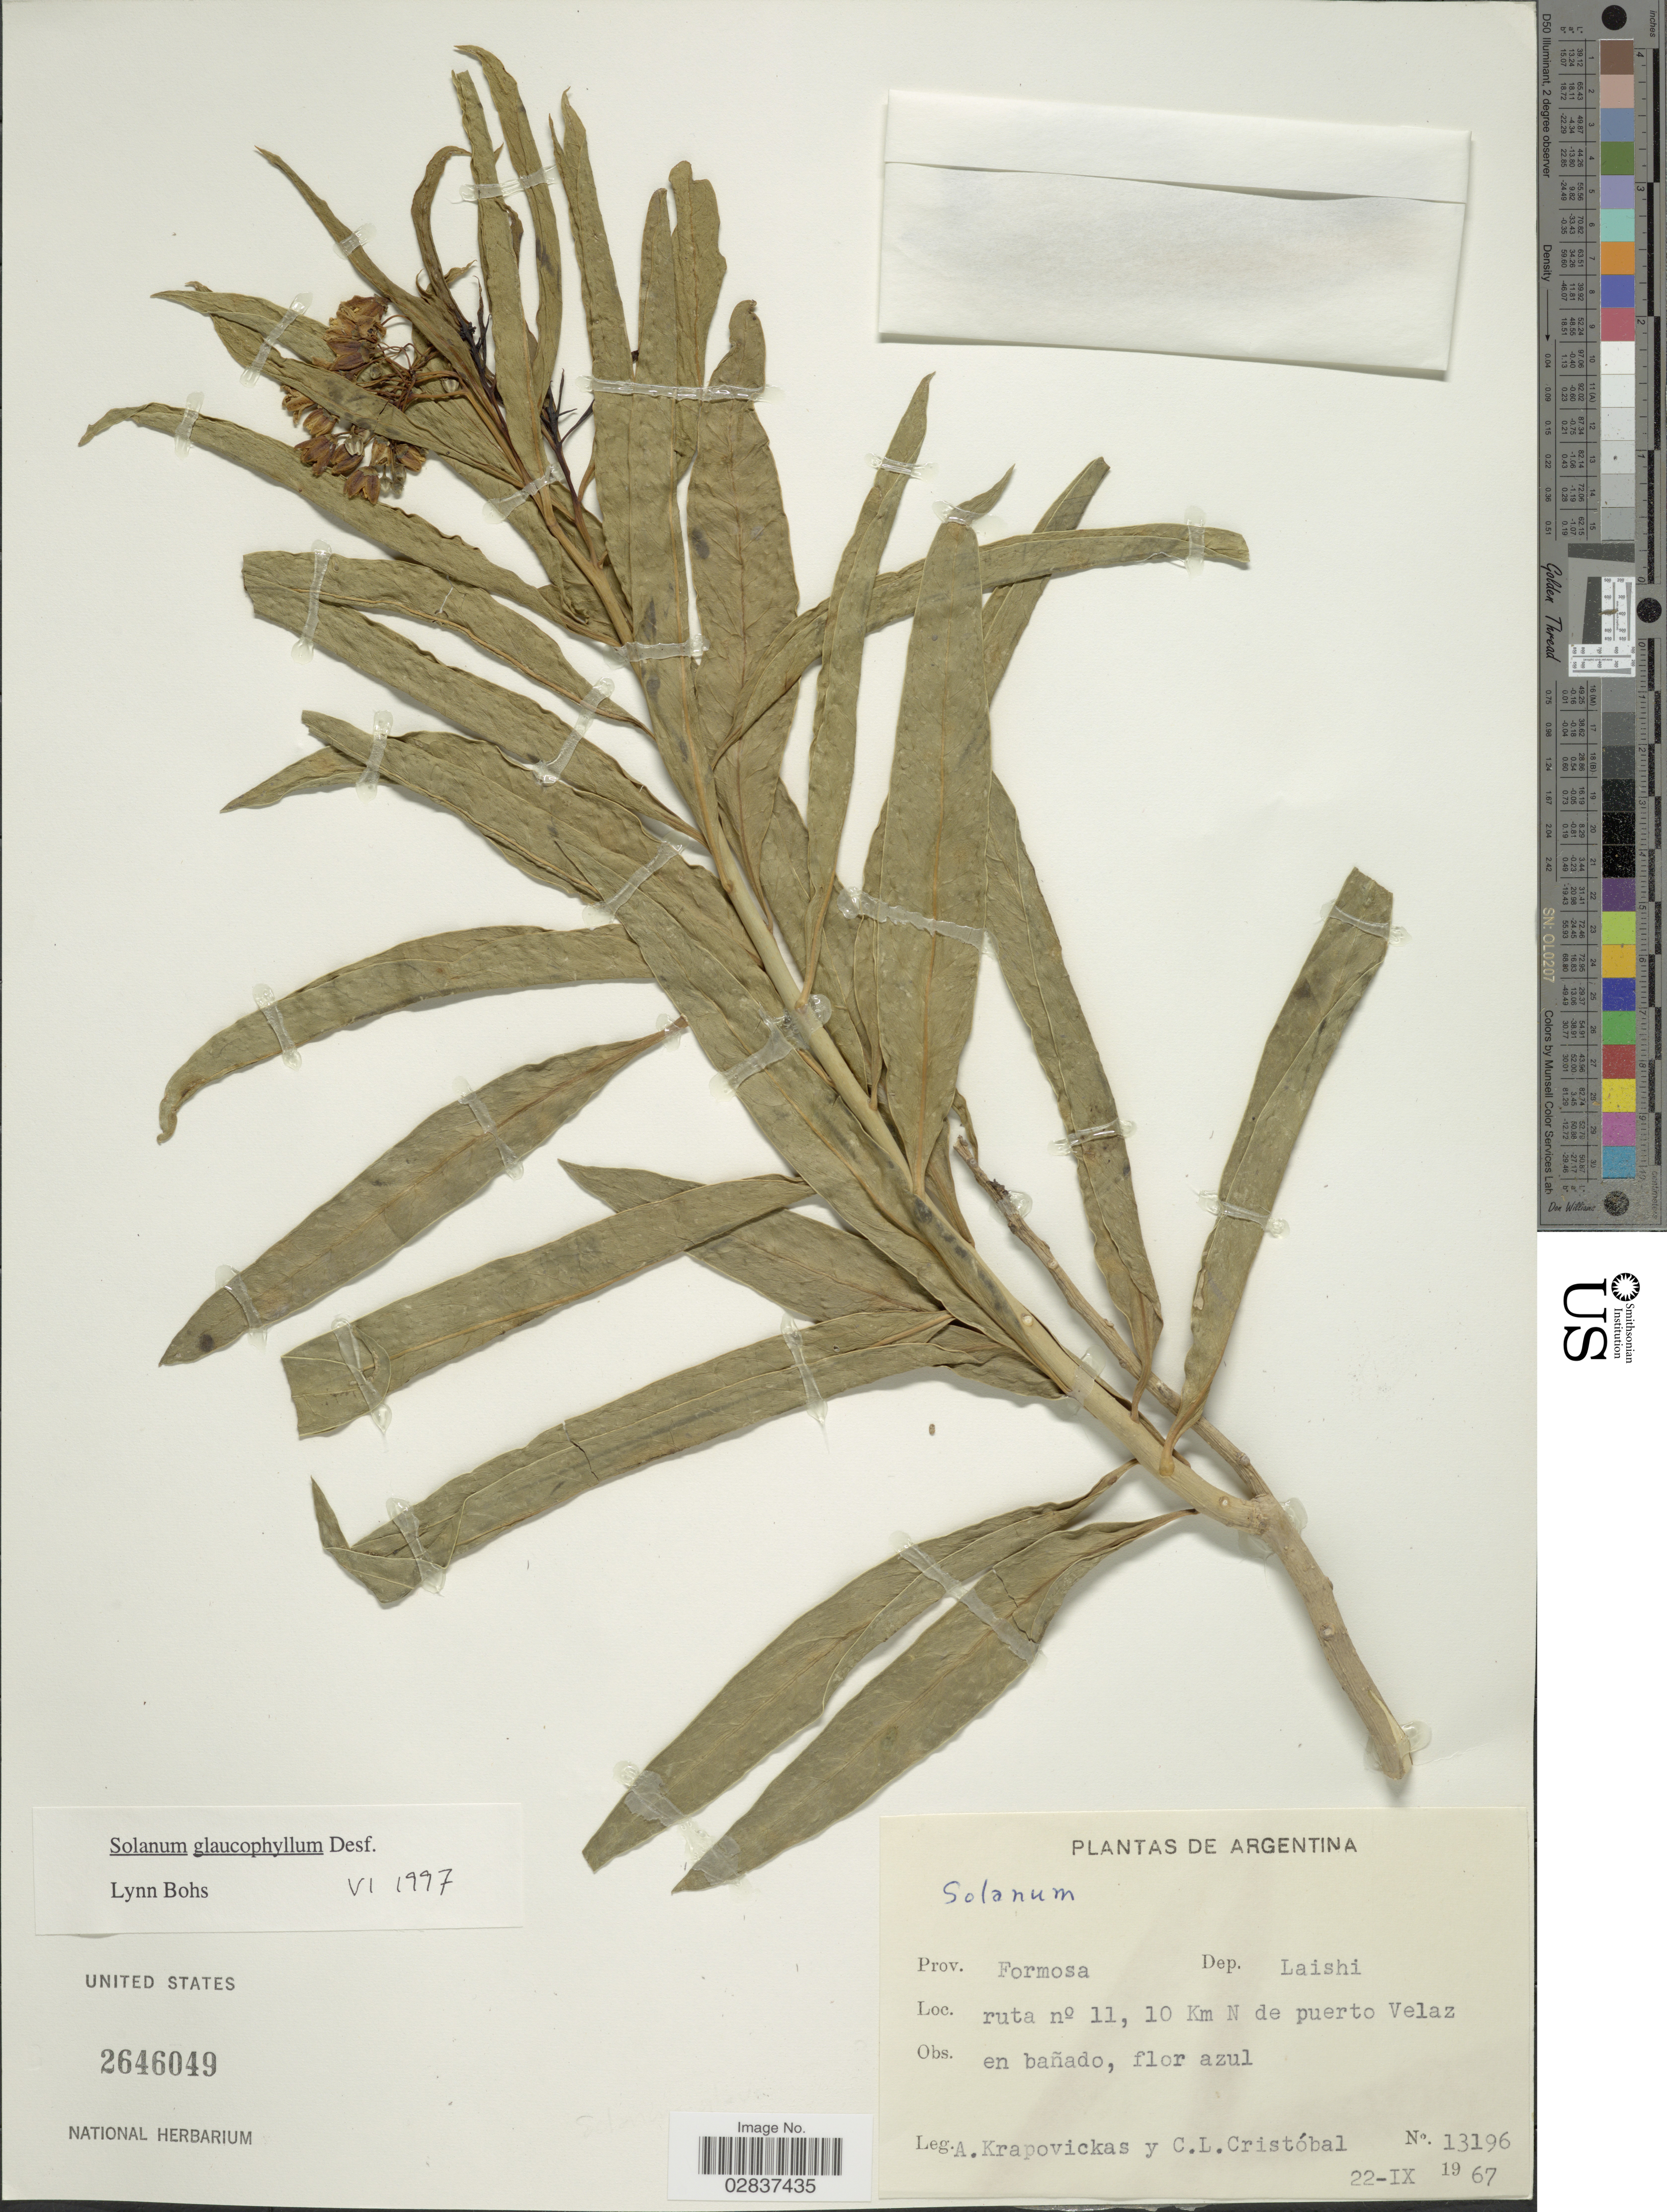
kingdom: Plantae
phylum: Tracheophyta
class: Magnoliopsida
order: Solanales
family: Solanaceae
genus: Solanum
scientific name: Solanum glaucophyllum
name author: Desf.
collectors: A. Krapovickas & C. L. Cristóbal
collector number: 13196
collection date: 1967-09-22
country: Argentina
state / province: Formosa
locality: Dep. Laishi, ruta n° 11, 10 Km N de puerto Velaz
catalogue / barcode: US 2646049